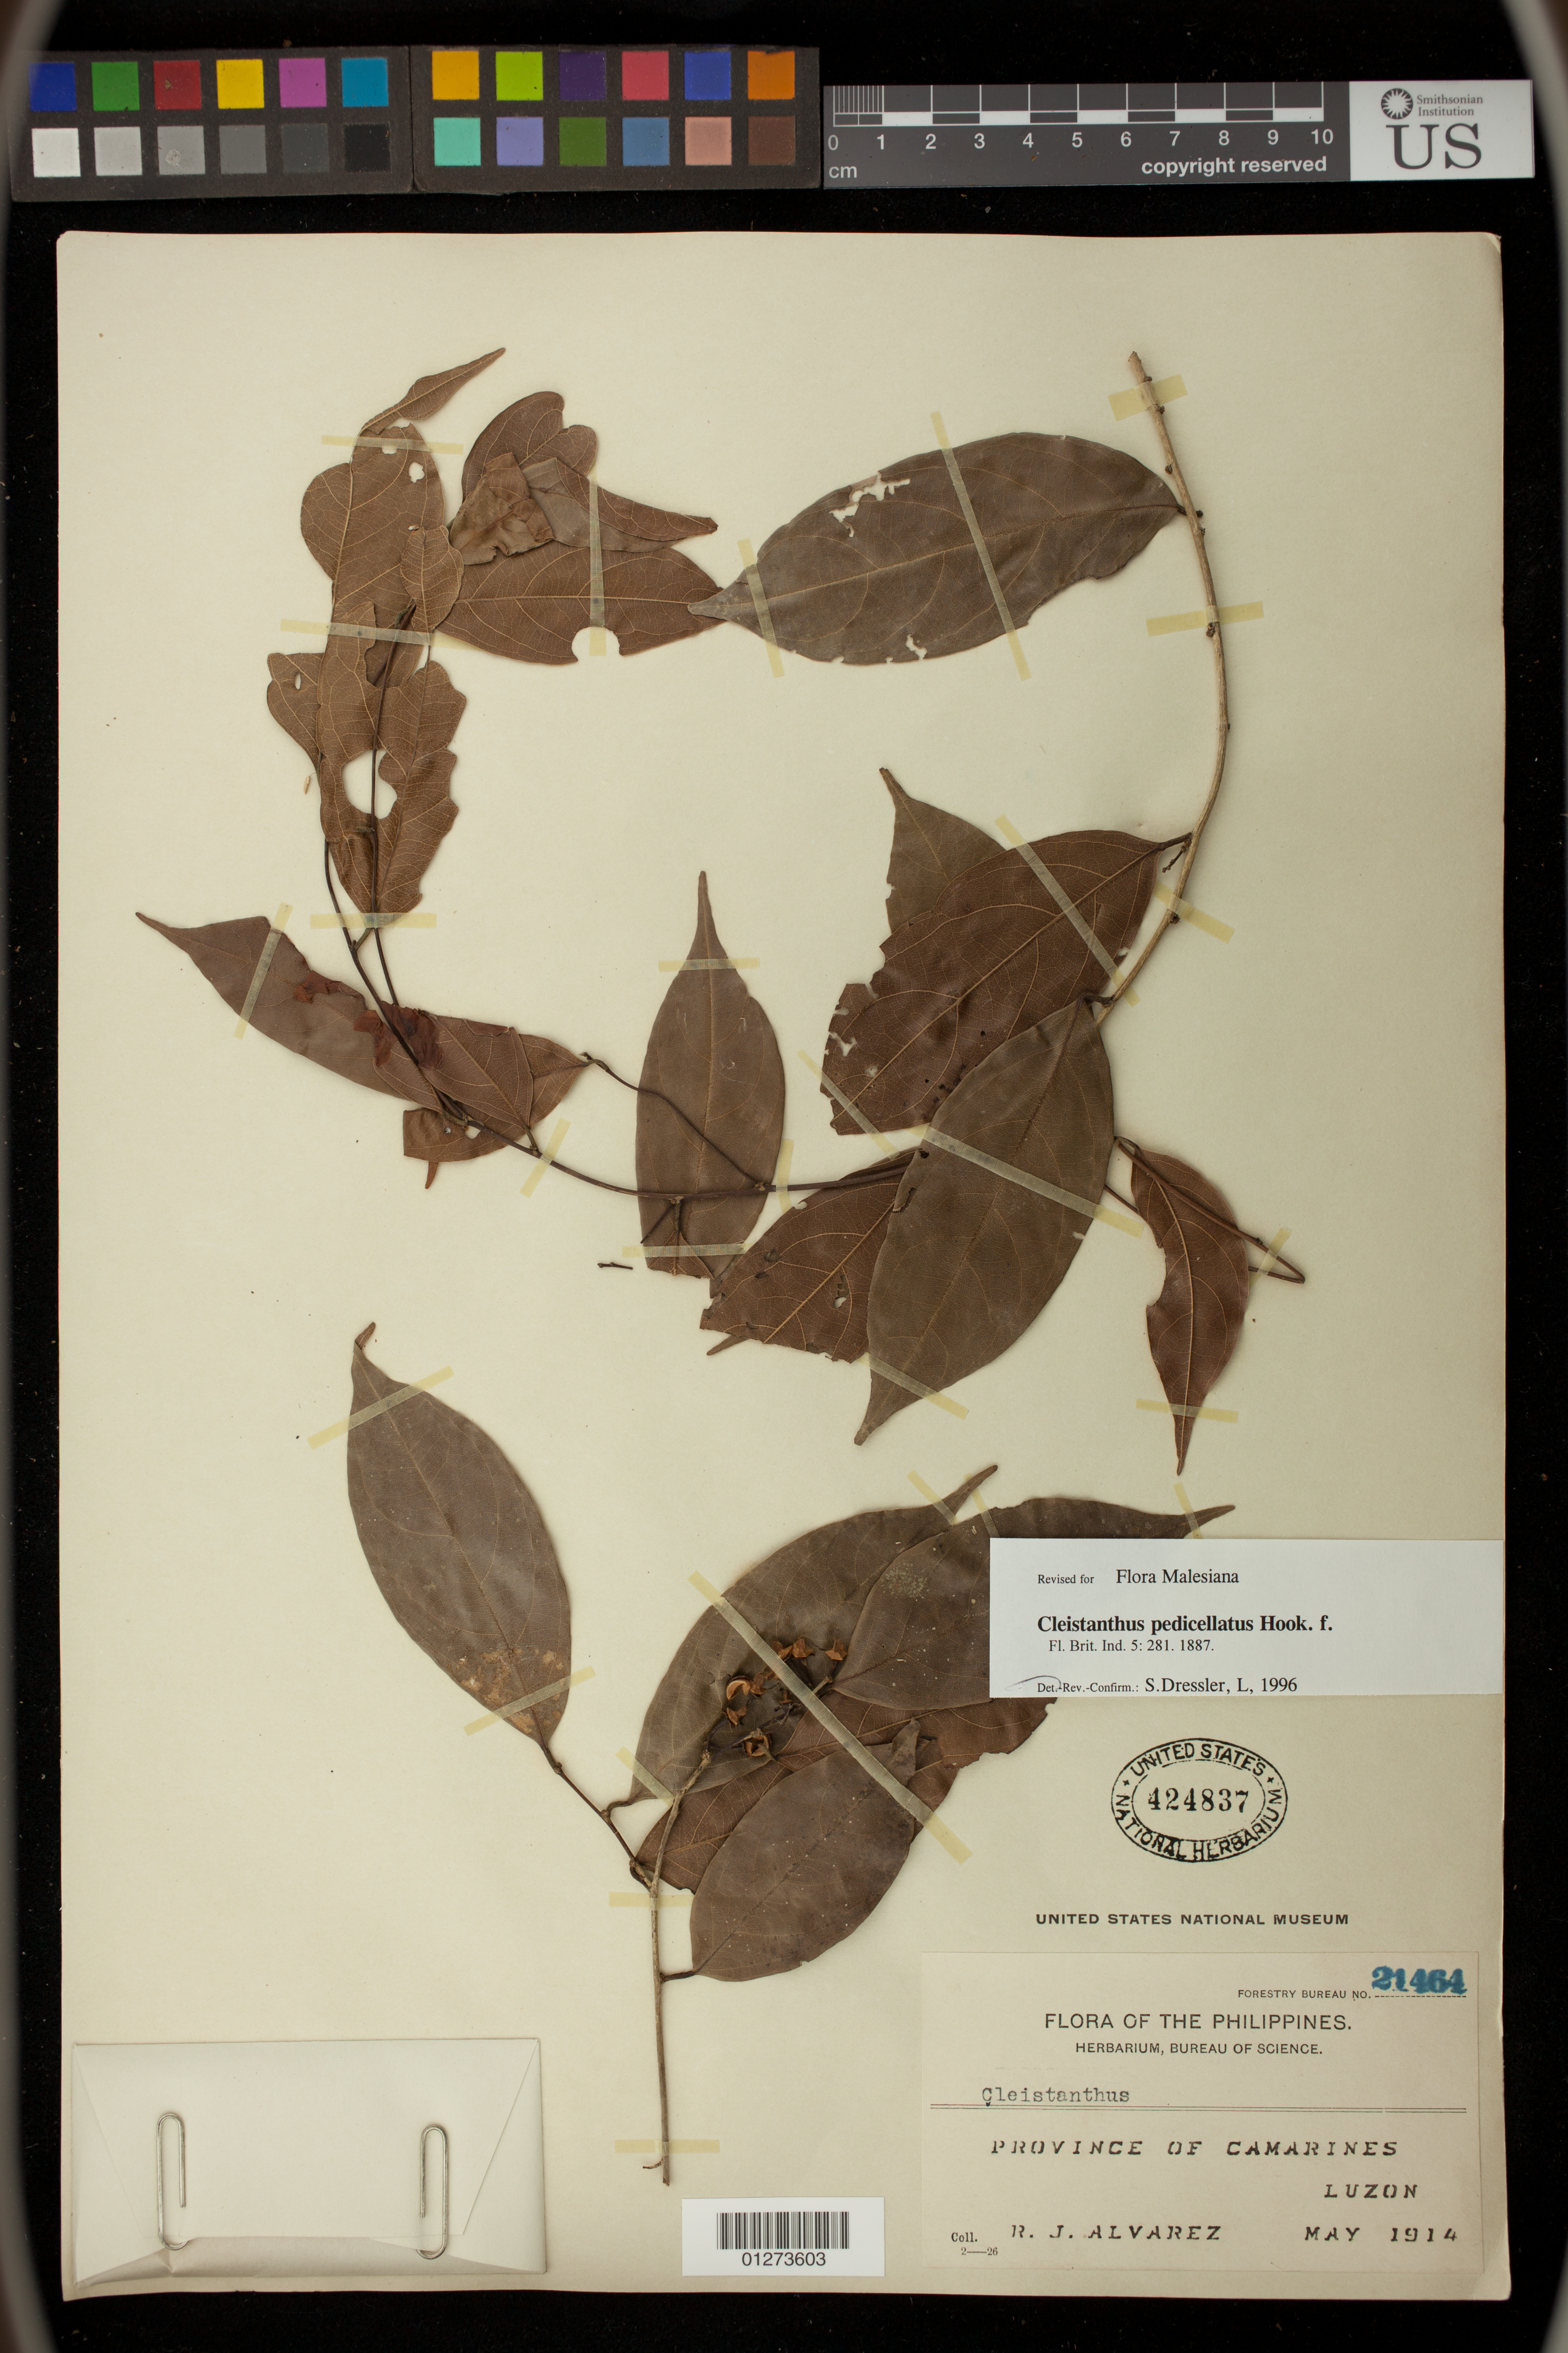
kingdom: Plantae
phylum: Tracheophyta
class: Magnoliopsida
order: Malpighiales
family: Phyllanthaceae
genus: Cleistanthus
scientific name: Cleistanthus pedicellatus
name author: Hook. f.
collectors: R. Alvarez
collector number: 21464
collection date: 1914-05-01/1914-05-31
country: Philippines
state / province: Bicol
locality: Luzon, Camarines Sur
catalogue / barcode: US 424837